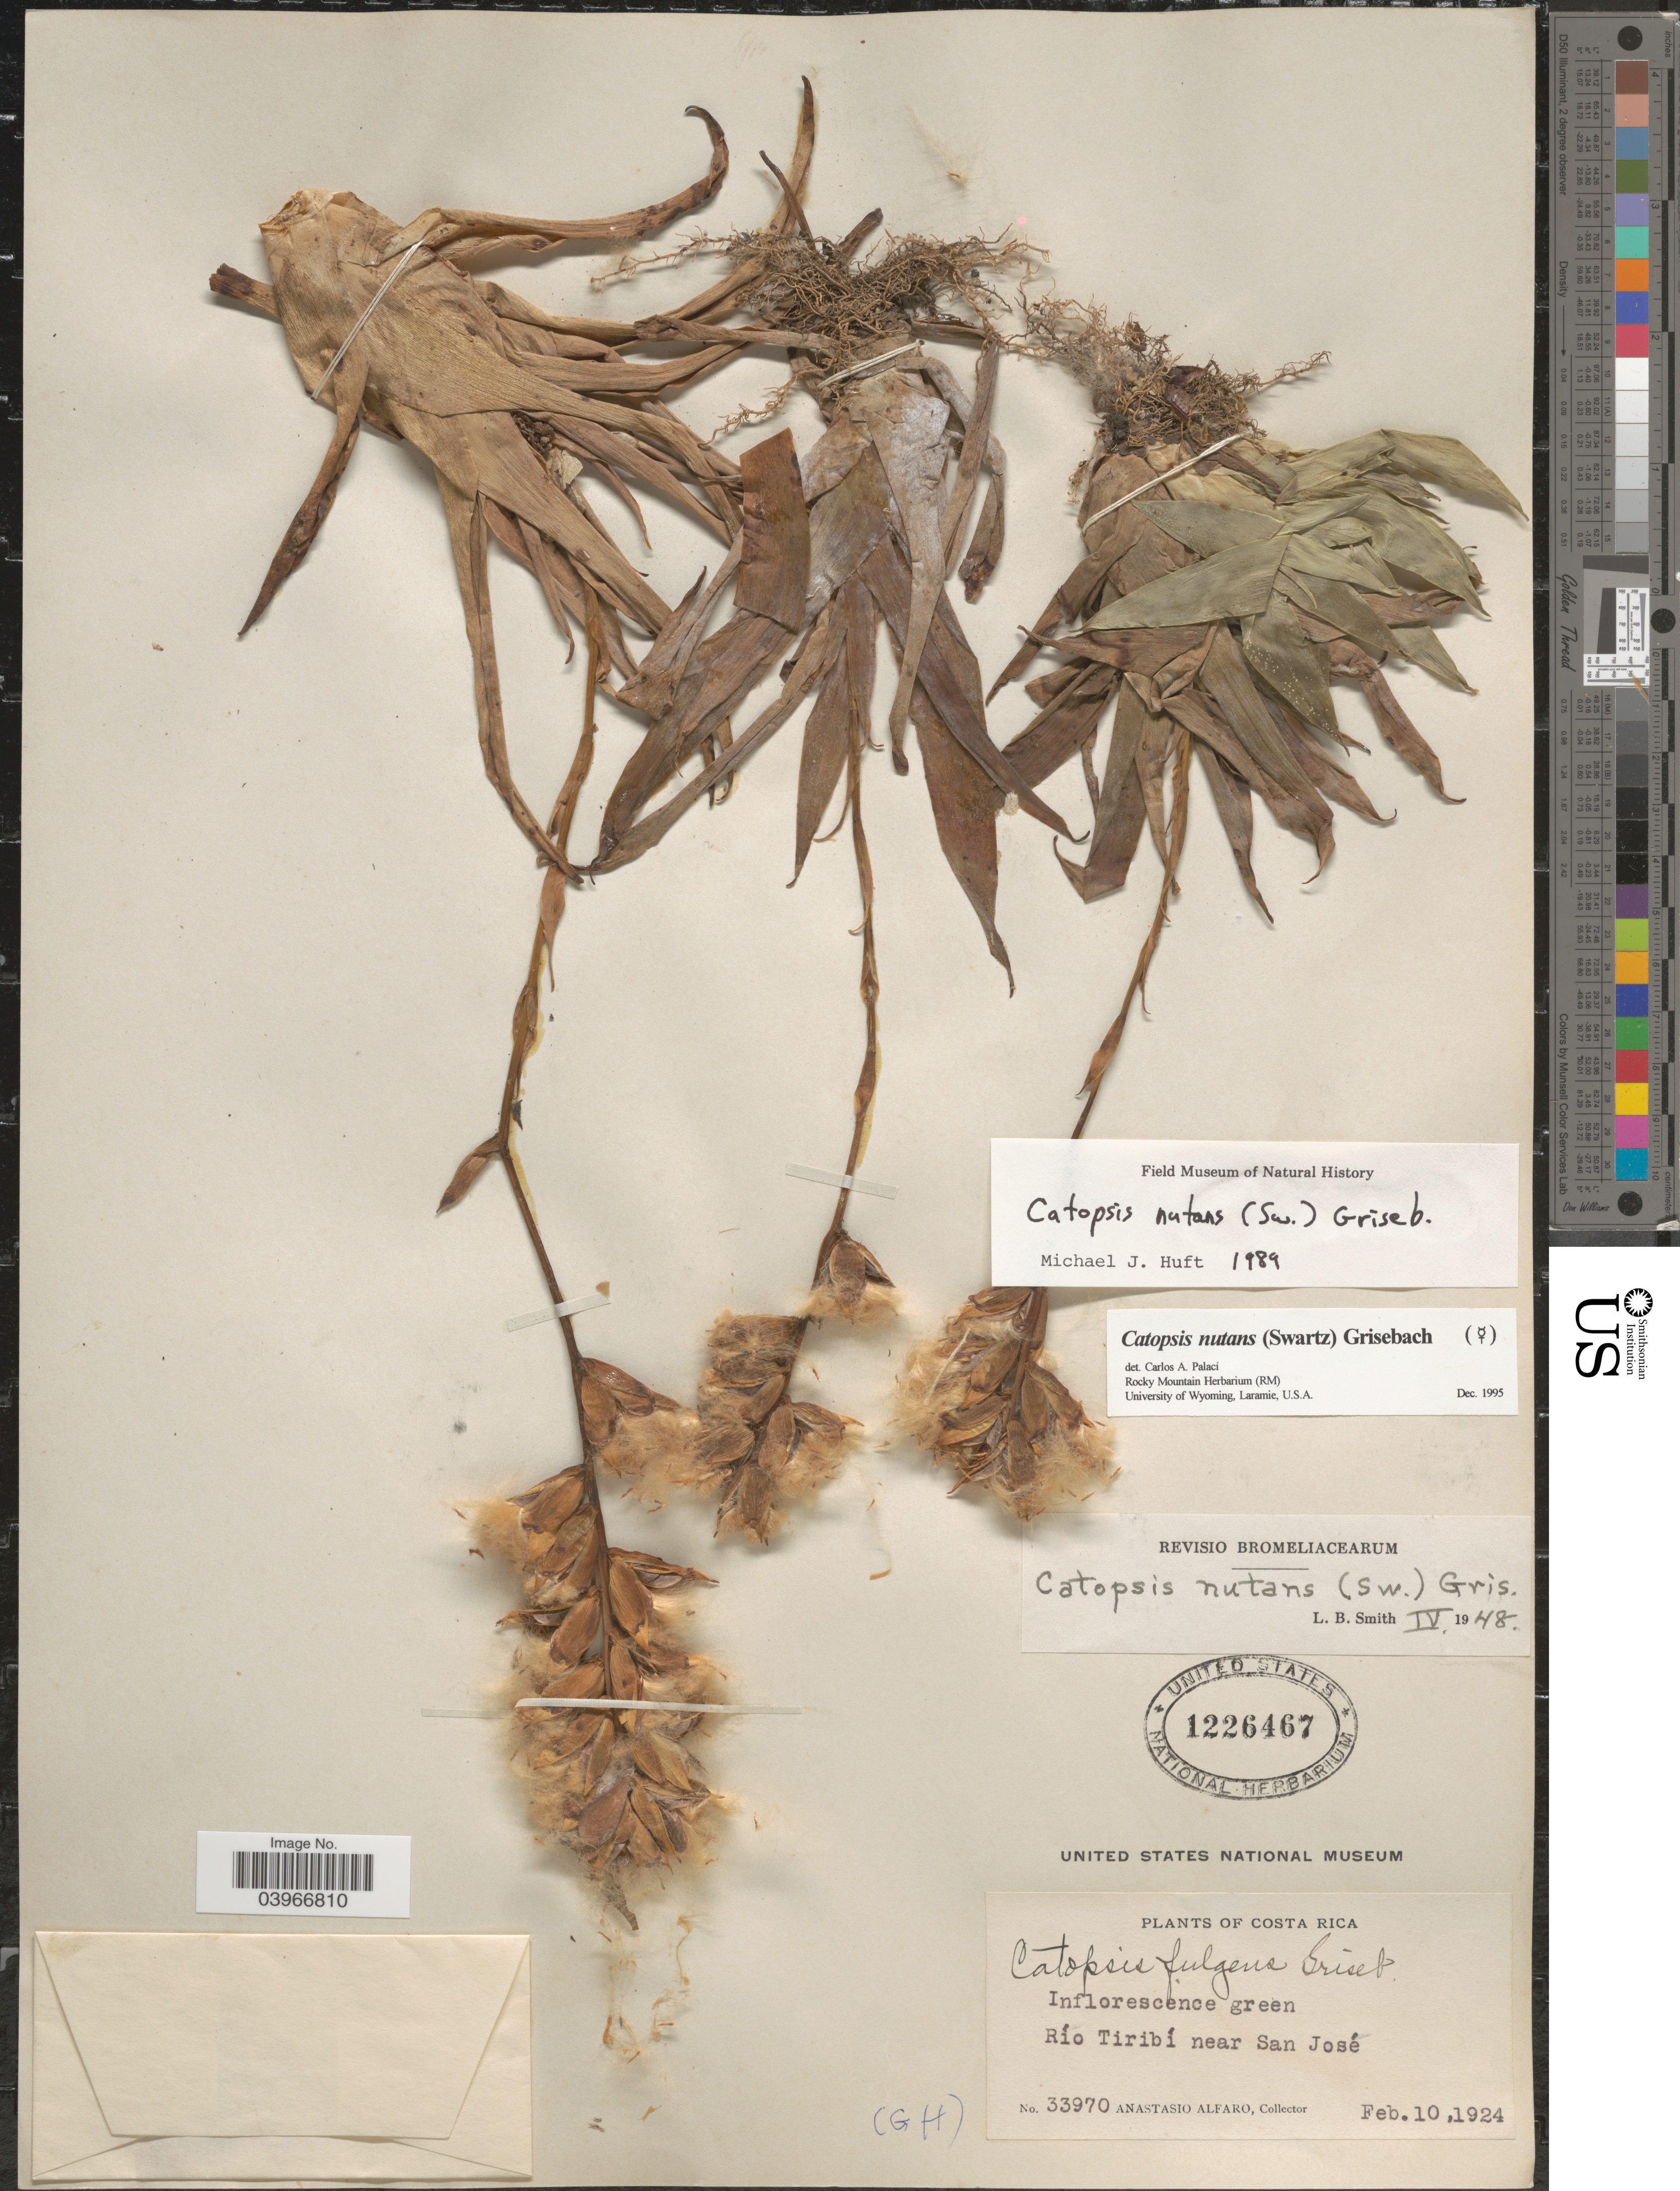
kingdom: Plantae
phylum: Tracheophyta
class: Liliopsida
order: Poales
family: Bromeliaceae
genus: Catopsis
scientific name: Catopsis nutans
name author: (Sw.) Griseb.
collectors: A. Alfaro Gonzalez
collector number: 33970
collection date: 1924-02-10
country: Costa Rica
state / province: San José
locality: Río Tiribí near San José.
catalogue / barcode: US 1226467